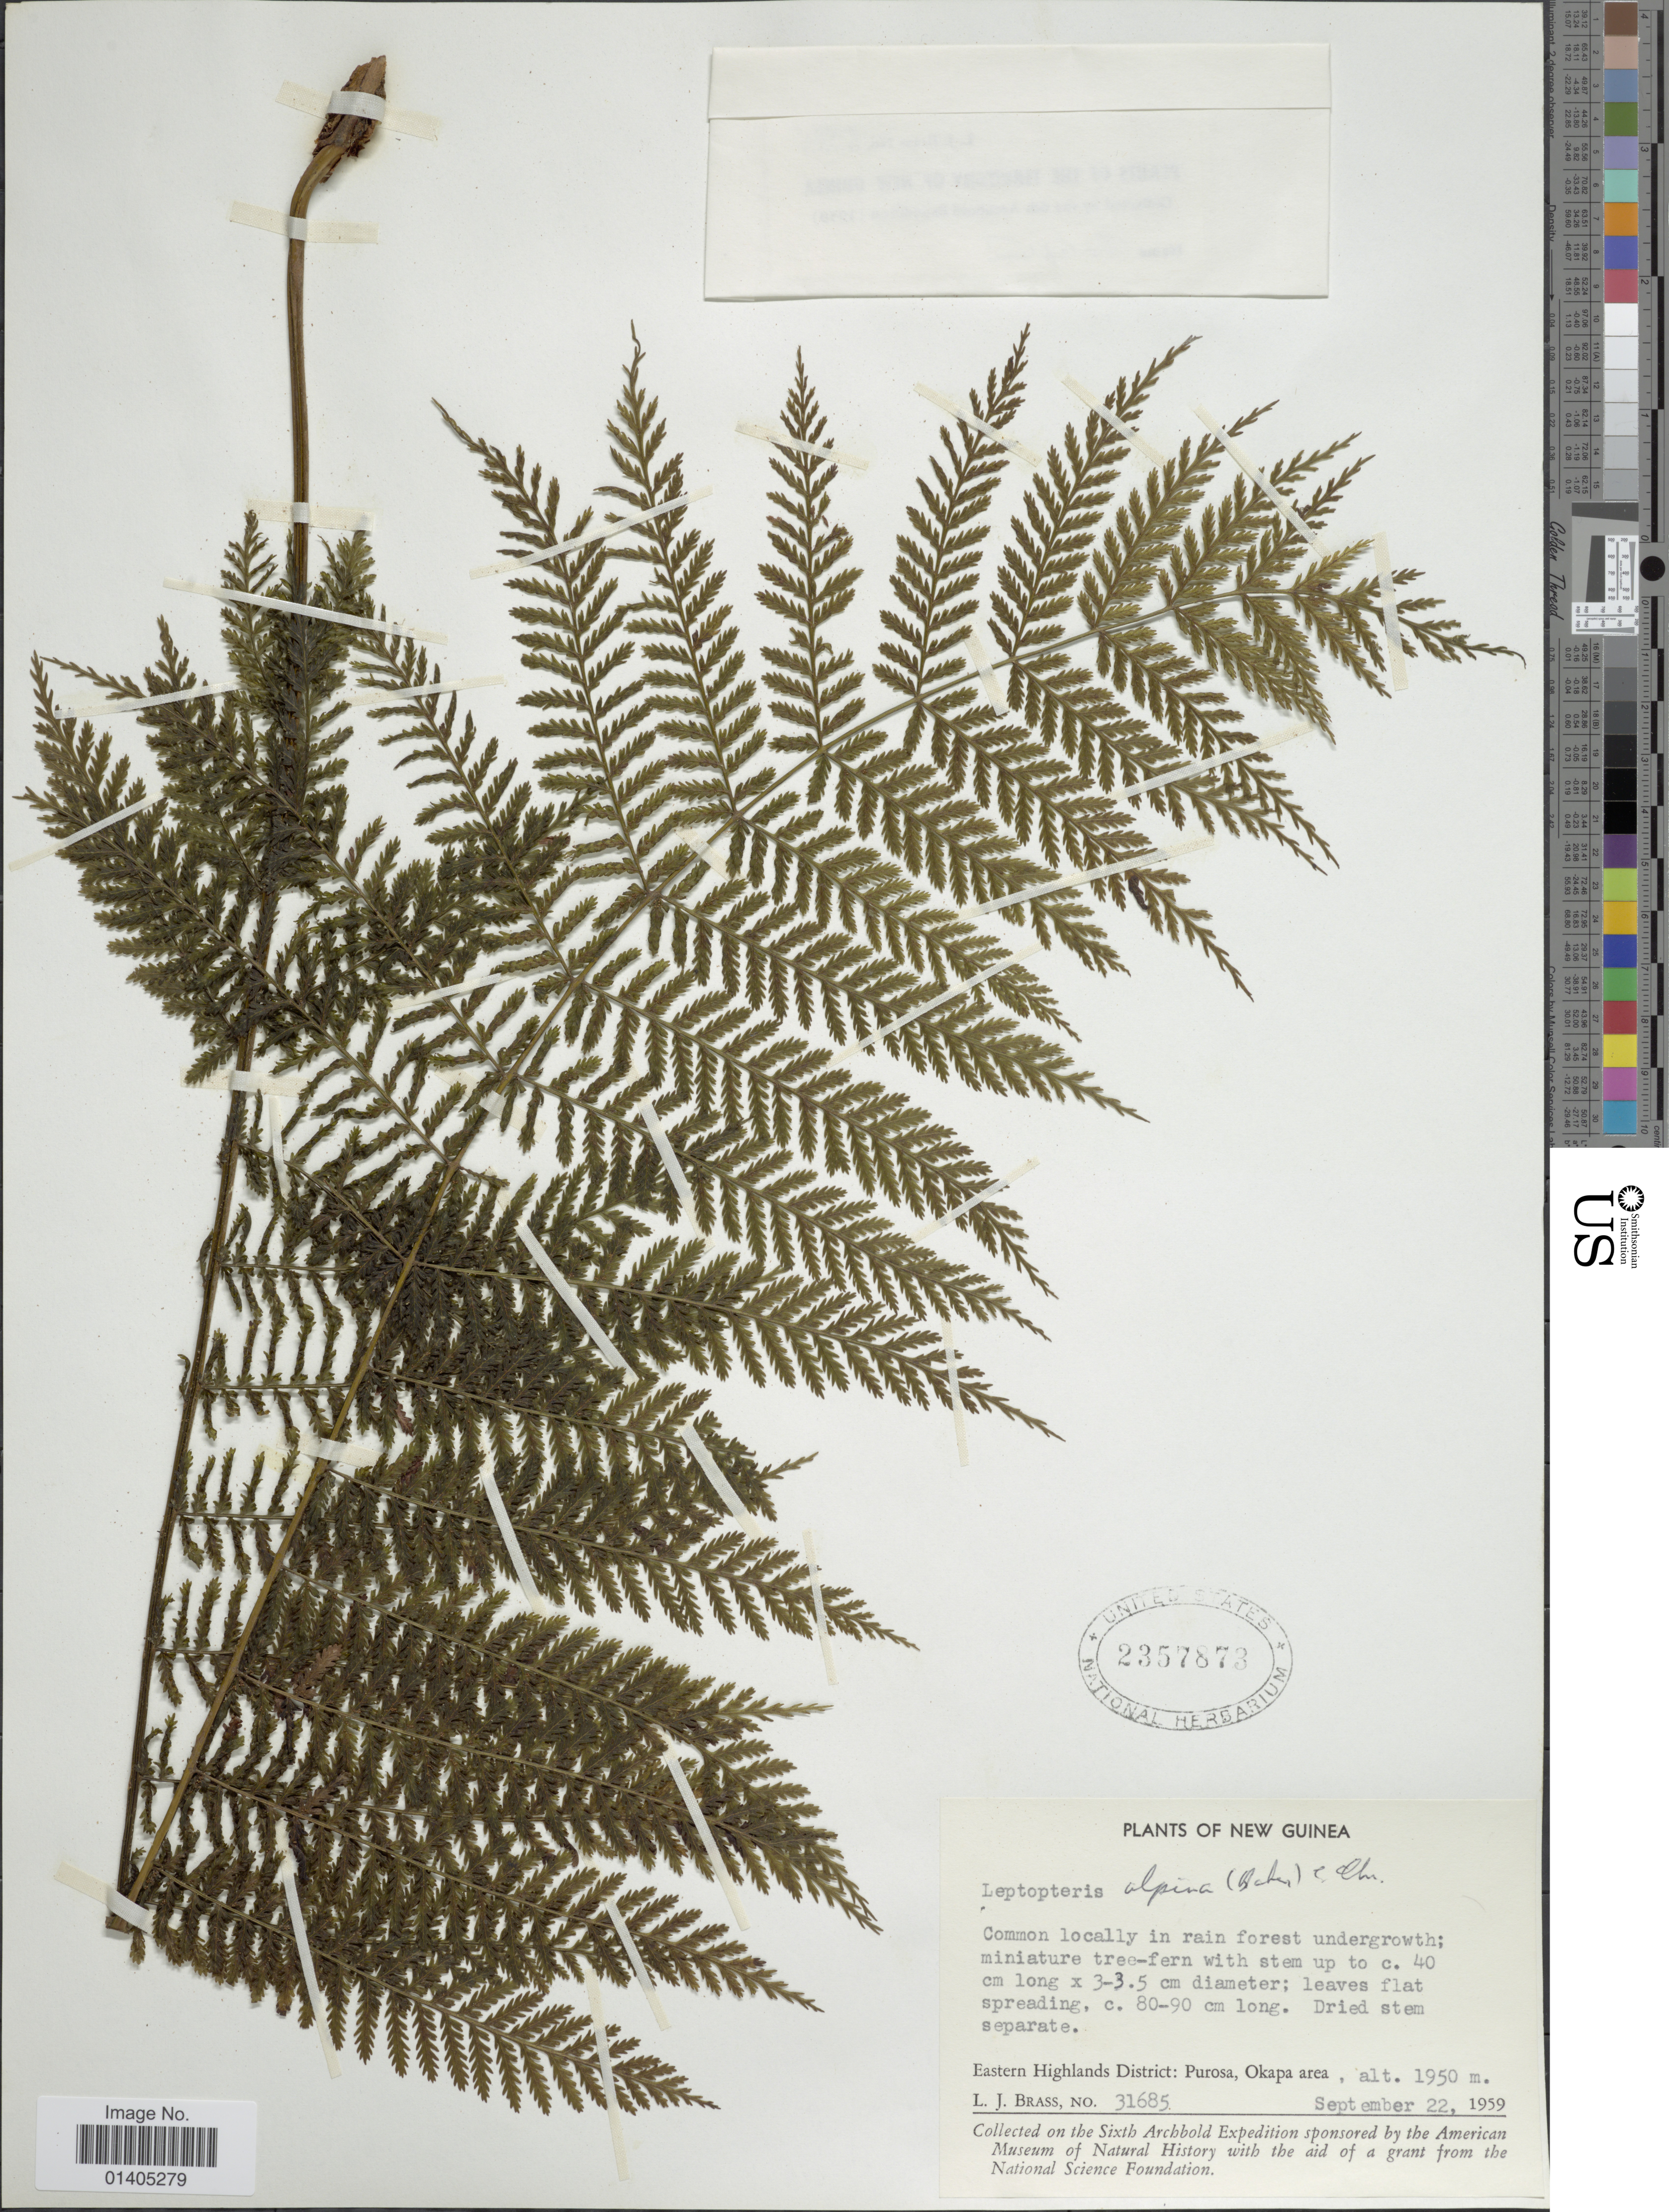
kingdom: Plantae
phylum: Tracheophyta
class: Polypodiopsida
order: Osmundales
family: Osmundaceae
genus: Leptopteris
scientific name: Leptopteris alpina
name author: (Baker) C. Chr.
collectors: L. J. Brass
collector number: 31685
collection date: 1959-09-22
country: Papua New Guinea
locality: New Guinea, Eastern Highlands District: Purosa, Okapa area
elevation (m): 1950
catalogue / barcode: US 2357873